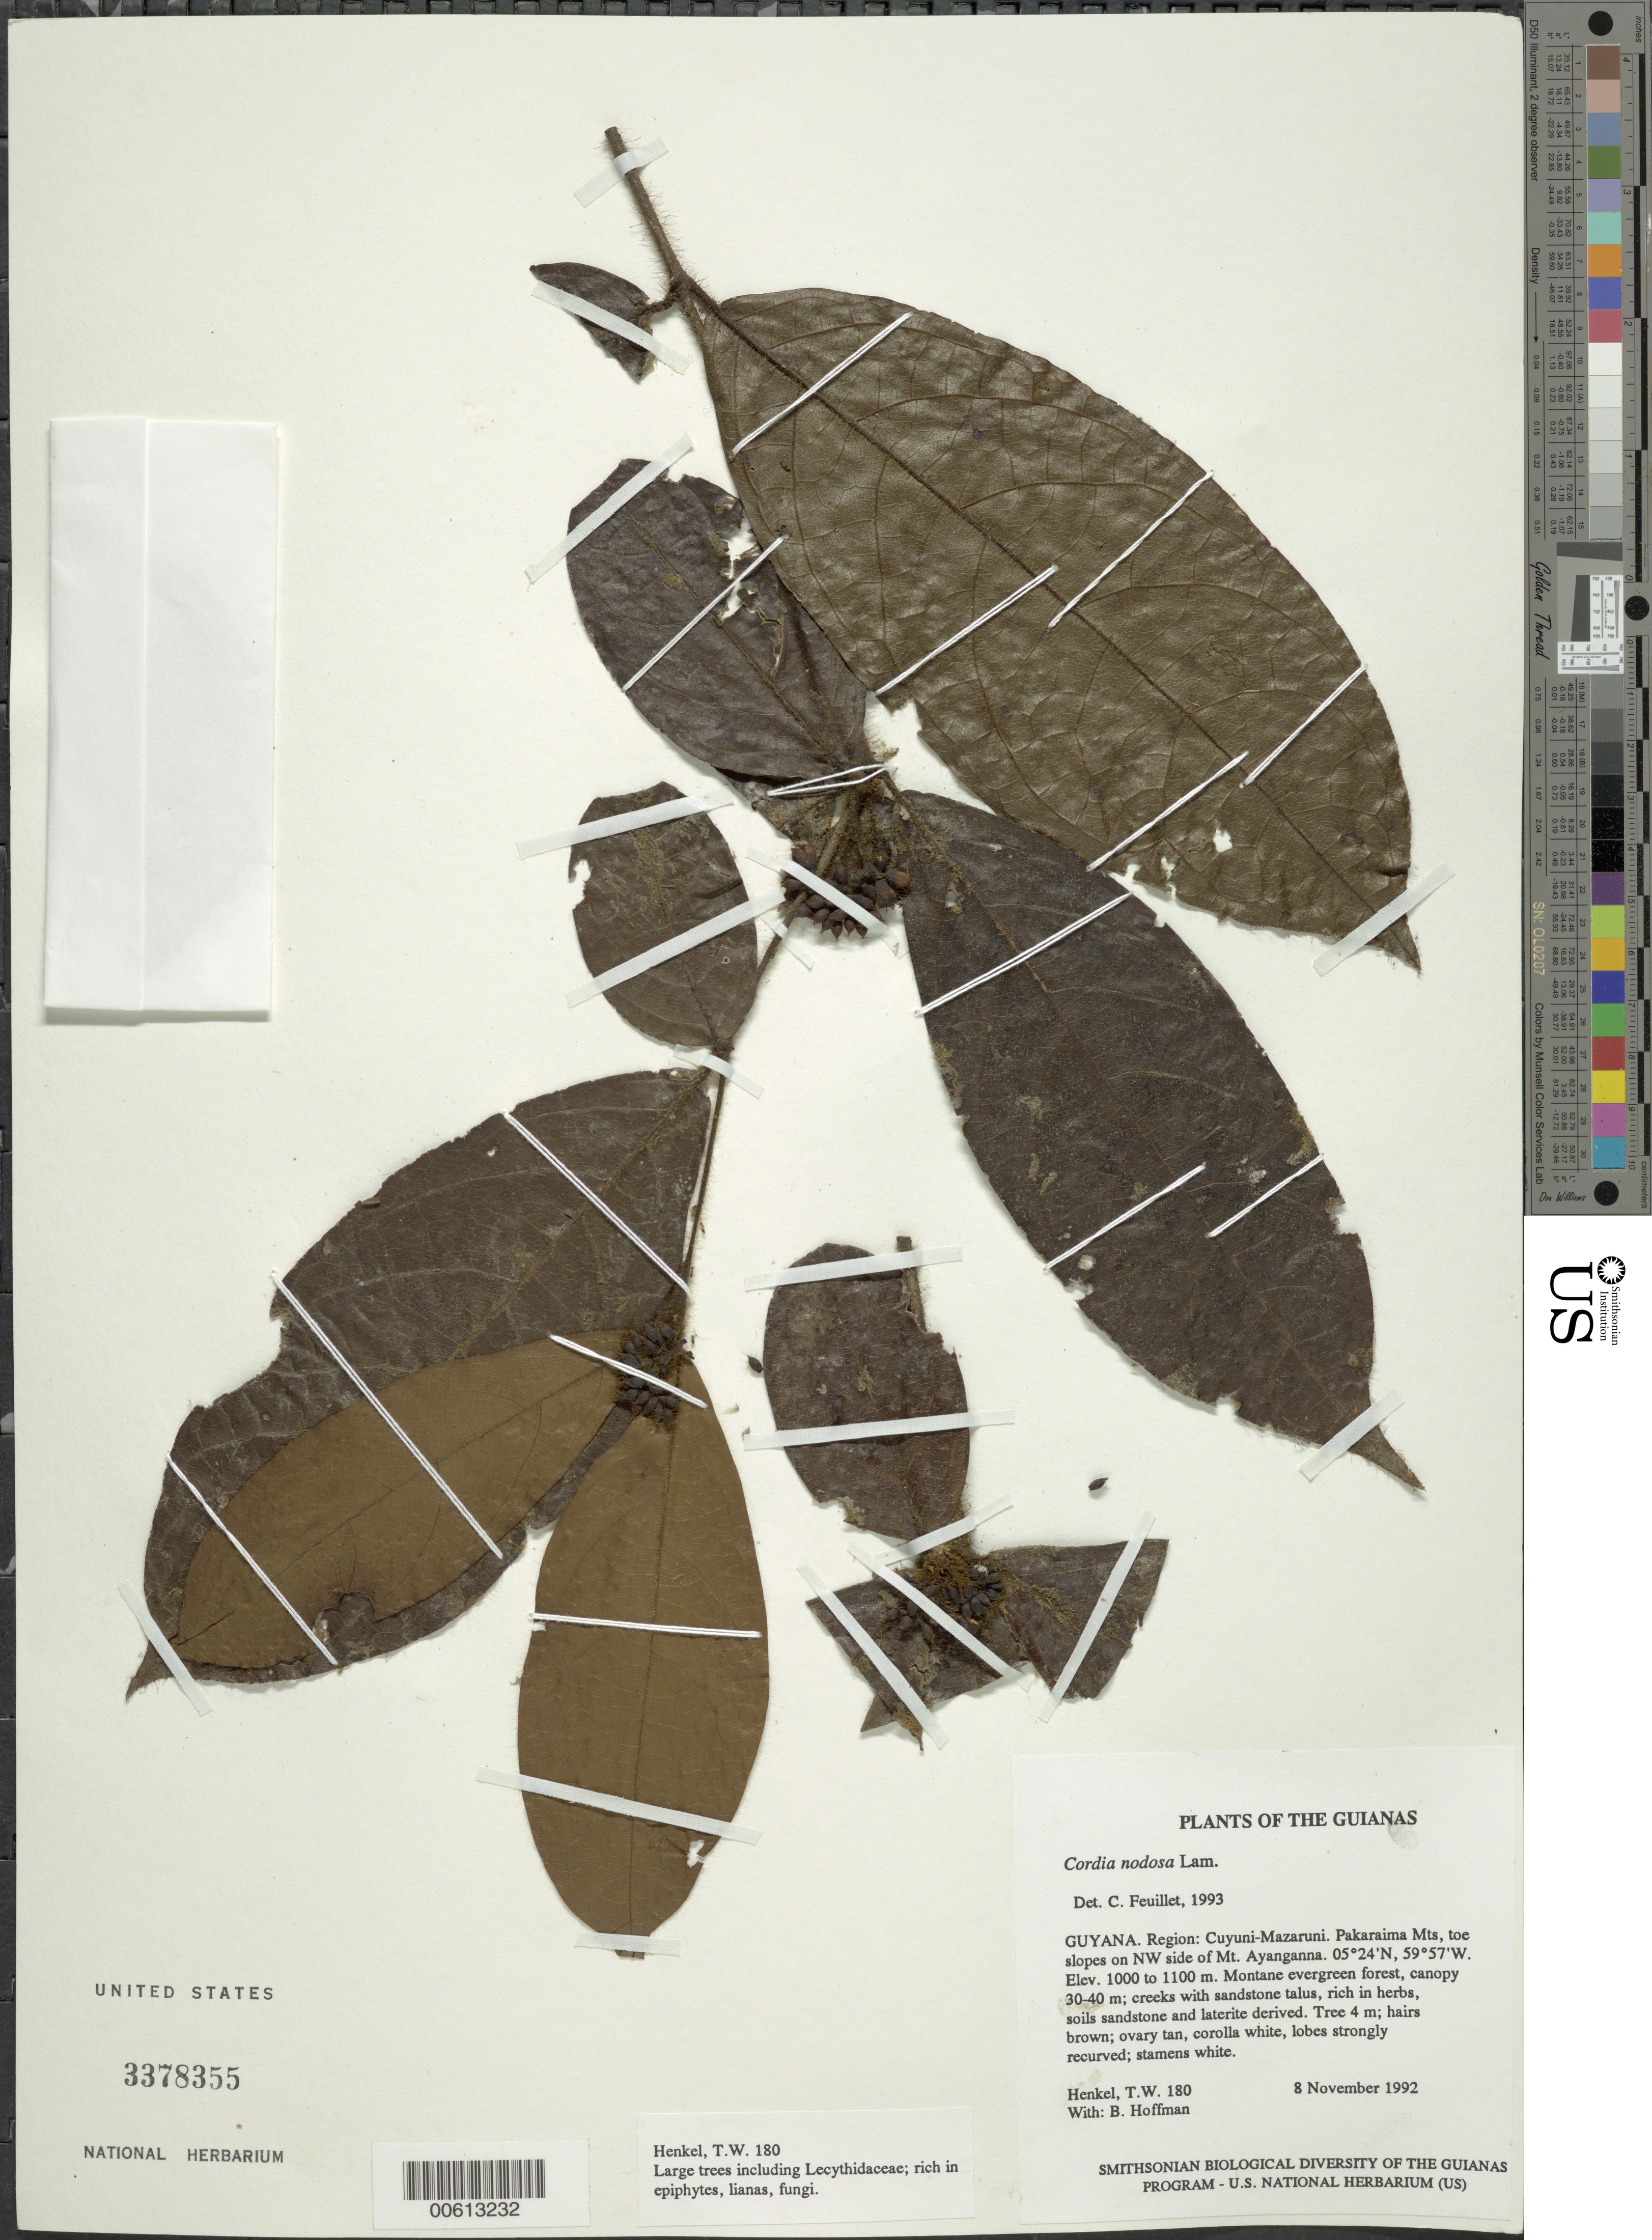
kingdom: Plantae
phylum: Tracheophyta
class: Magnoliopsida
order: Boraginales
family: Cordiaceae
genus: Cordia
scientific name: Cordia nodosa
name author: Lam.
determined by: Feuillet, C.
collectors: T. Henkel & B. Hoffman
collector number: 180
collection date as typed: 8 November 1992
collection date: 1992-11-08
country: Guyana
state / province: Cuyuni-Mazaruni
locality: Pakaraima Mts, toe slopes on NW side of Mt. Ayanganna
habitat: Montane evergreen forest, canopy 30-40 m; creeks with sandstone talus, rich in herbs, soils sandstone and laterite derived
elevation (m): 1000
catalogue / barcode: US 3378355